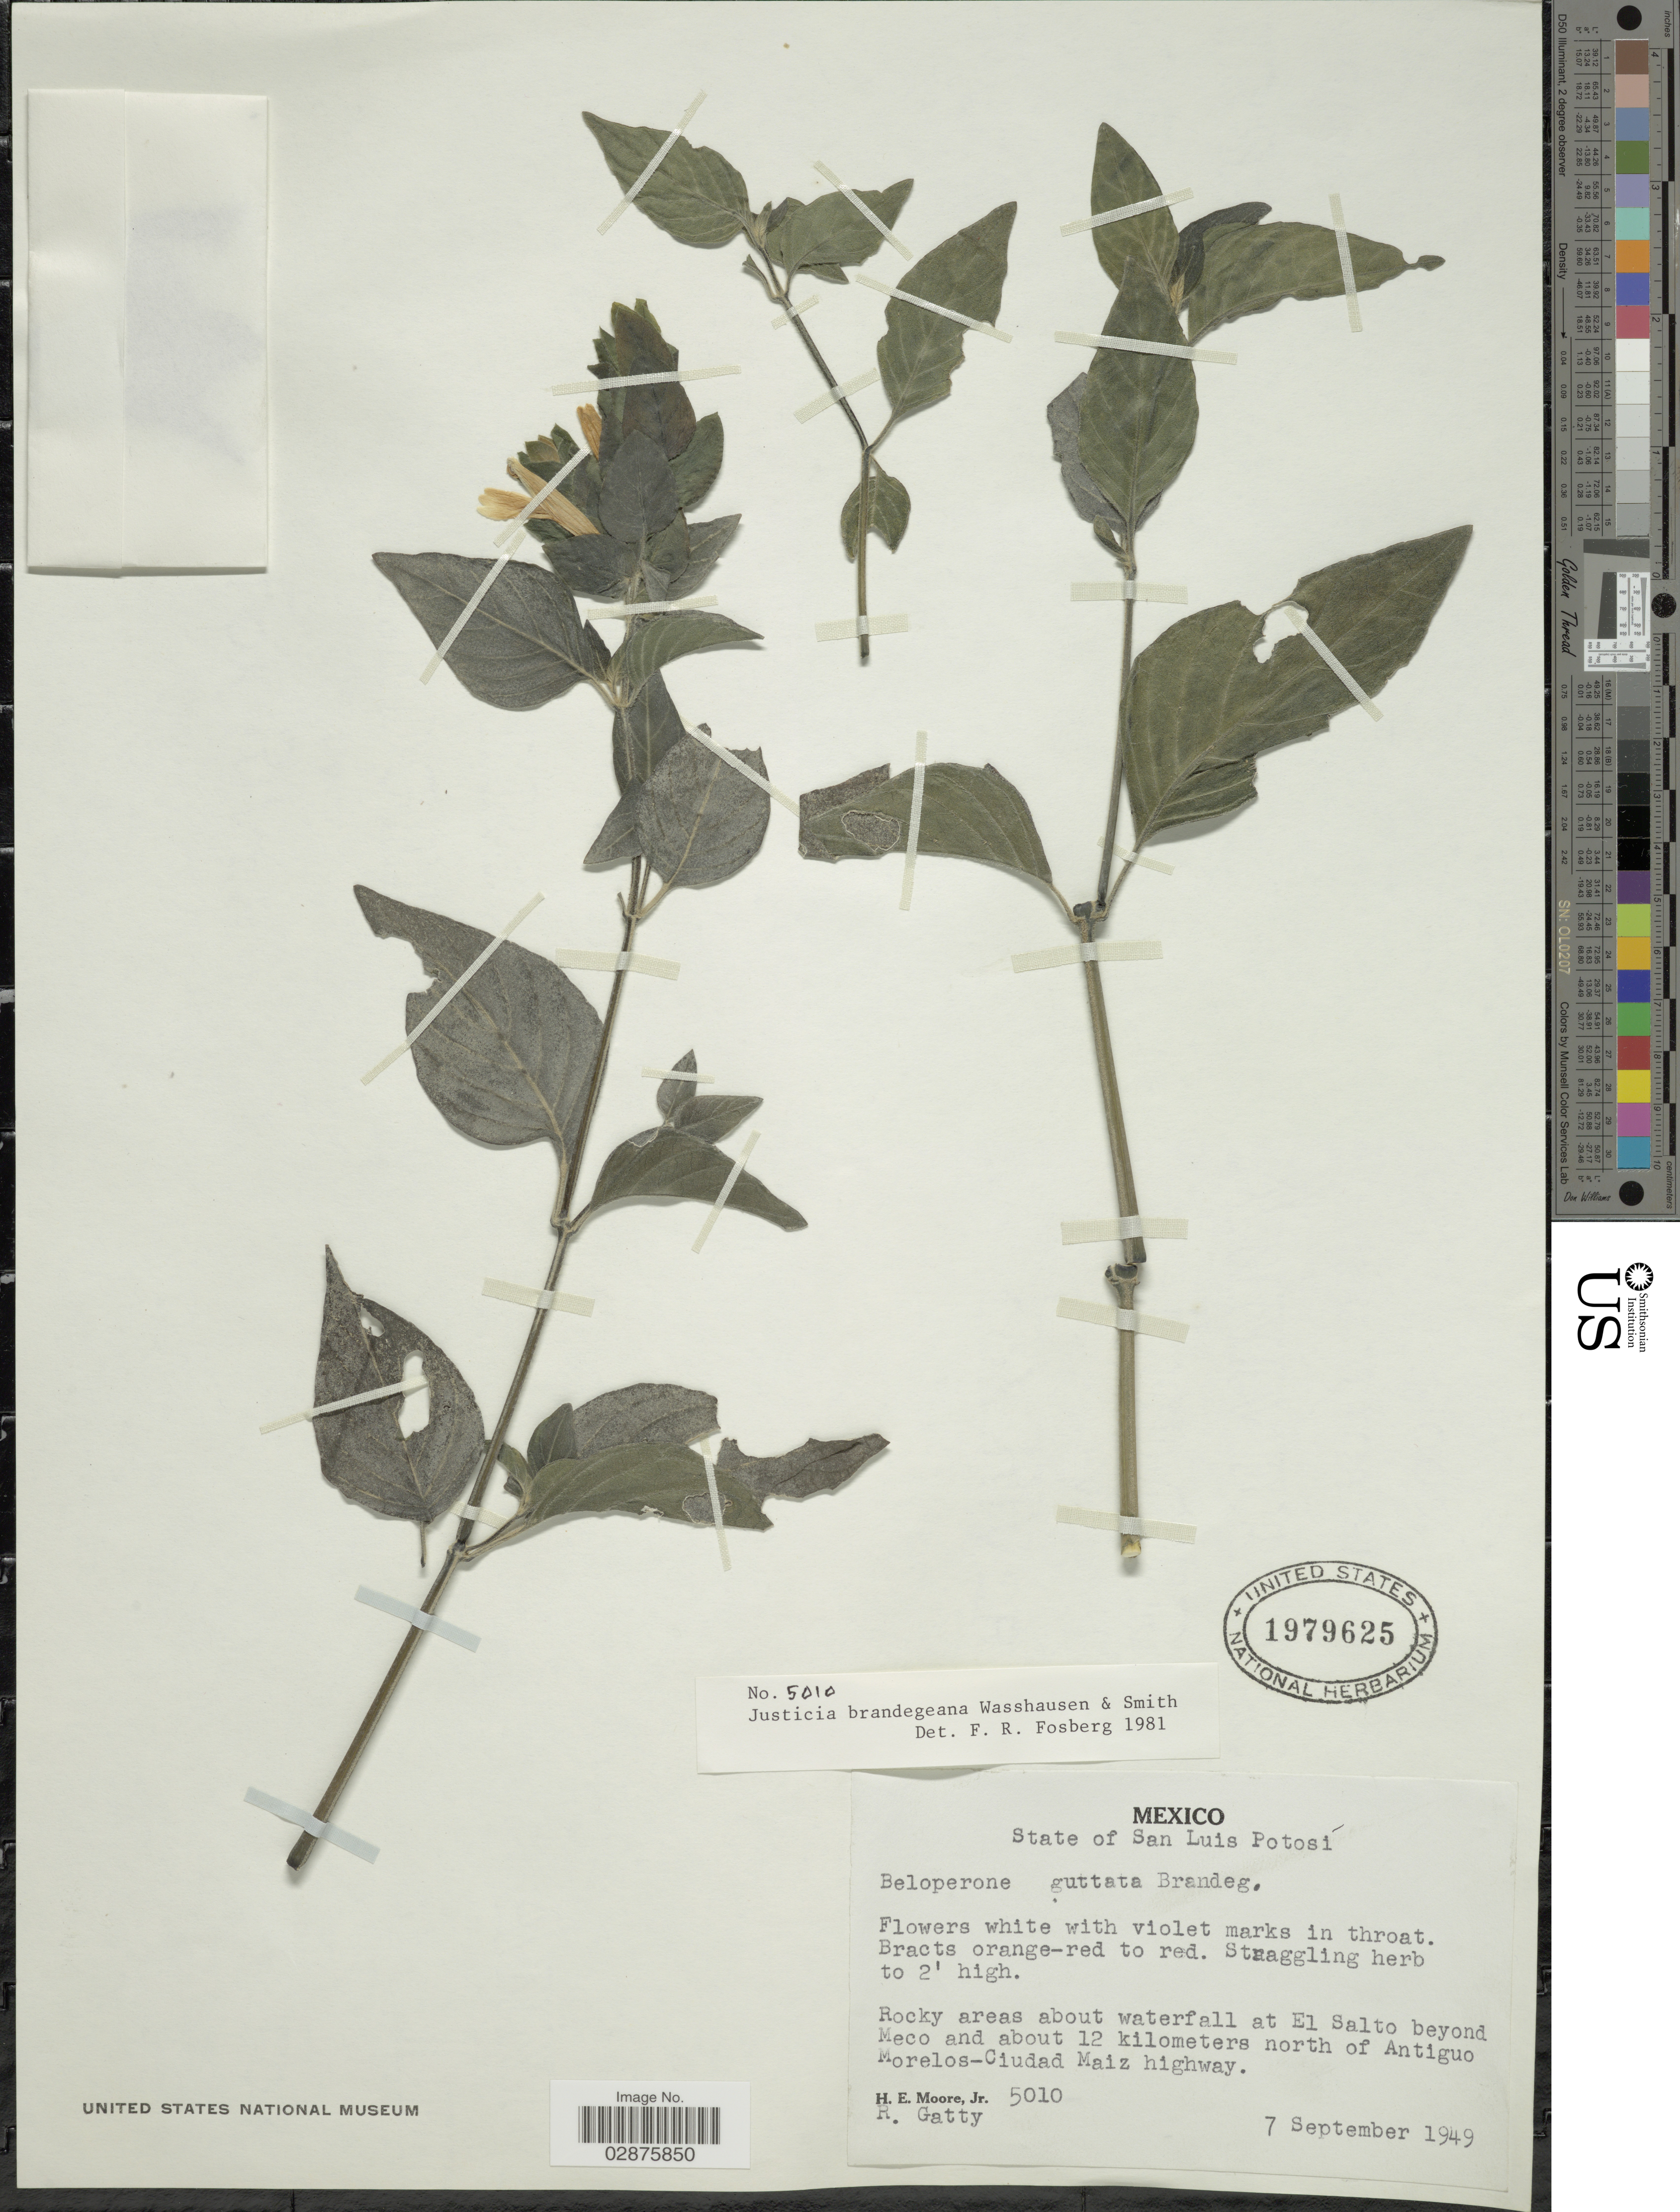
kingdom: Plantae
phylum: Tracheophyta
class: Magnoliopsida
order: Lamiales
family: Acanthaceae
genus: Justicia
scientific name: Justicia brandegeana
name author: Wassh. & L.B. Sm.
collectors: H. E. Moore & R. Gatty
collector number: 5010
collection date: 1949-09-07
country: Mexico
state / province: San Luis Potosí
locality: Rocky areas about waterfall at El Salto beyond Meco and about 12 kilometers north of Antiguo Morelos-Ciudad Maiz highway.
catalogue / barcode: US 1979625